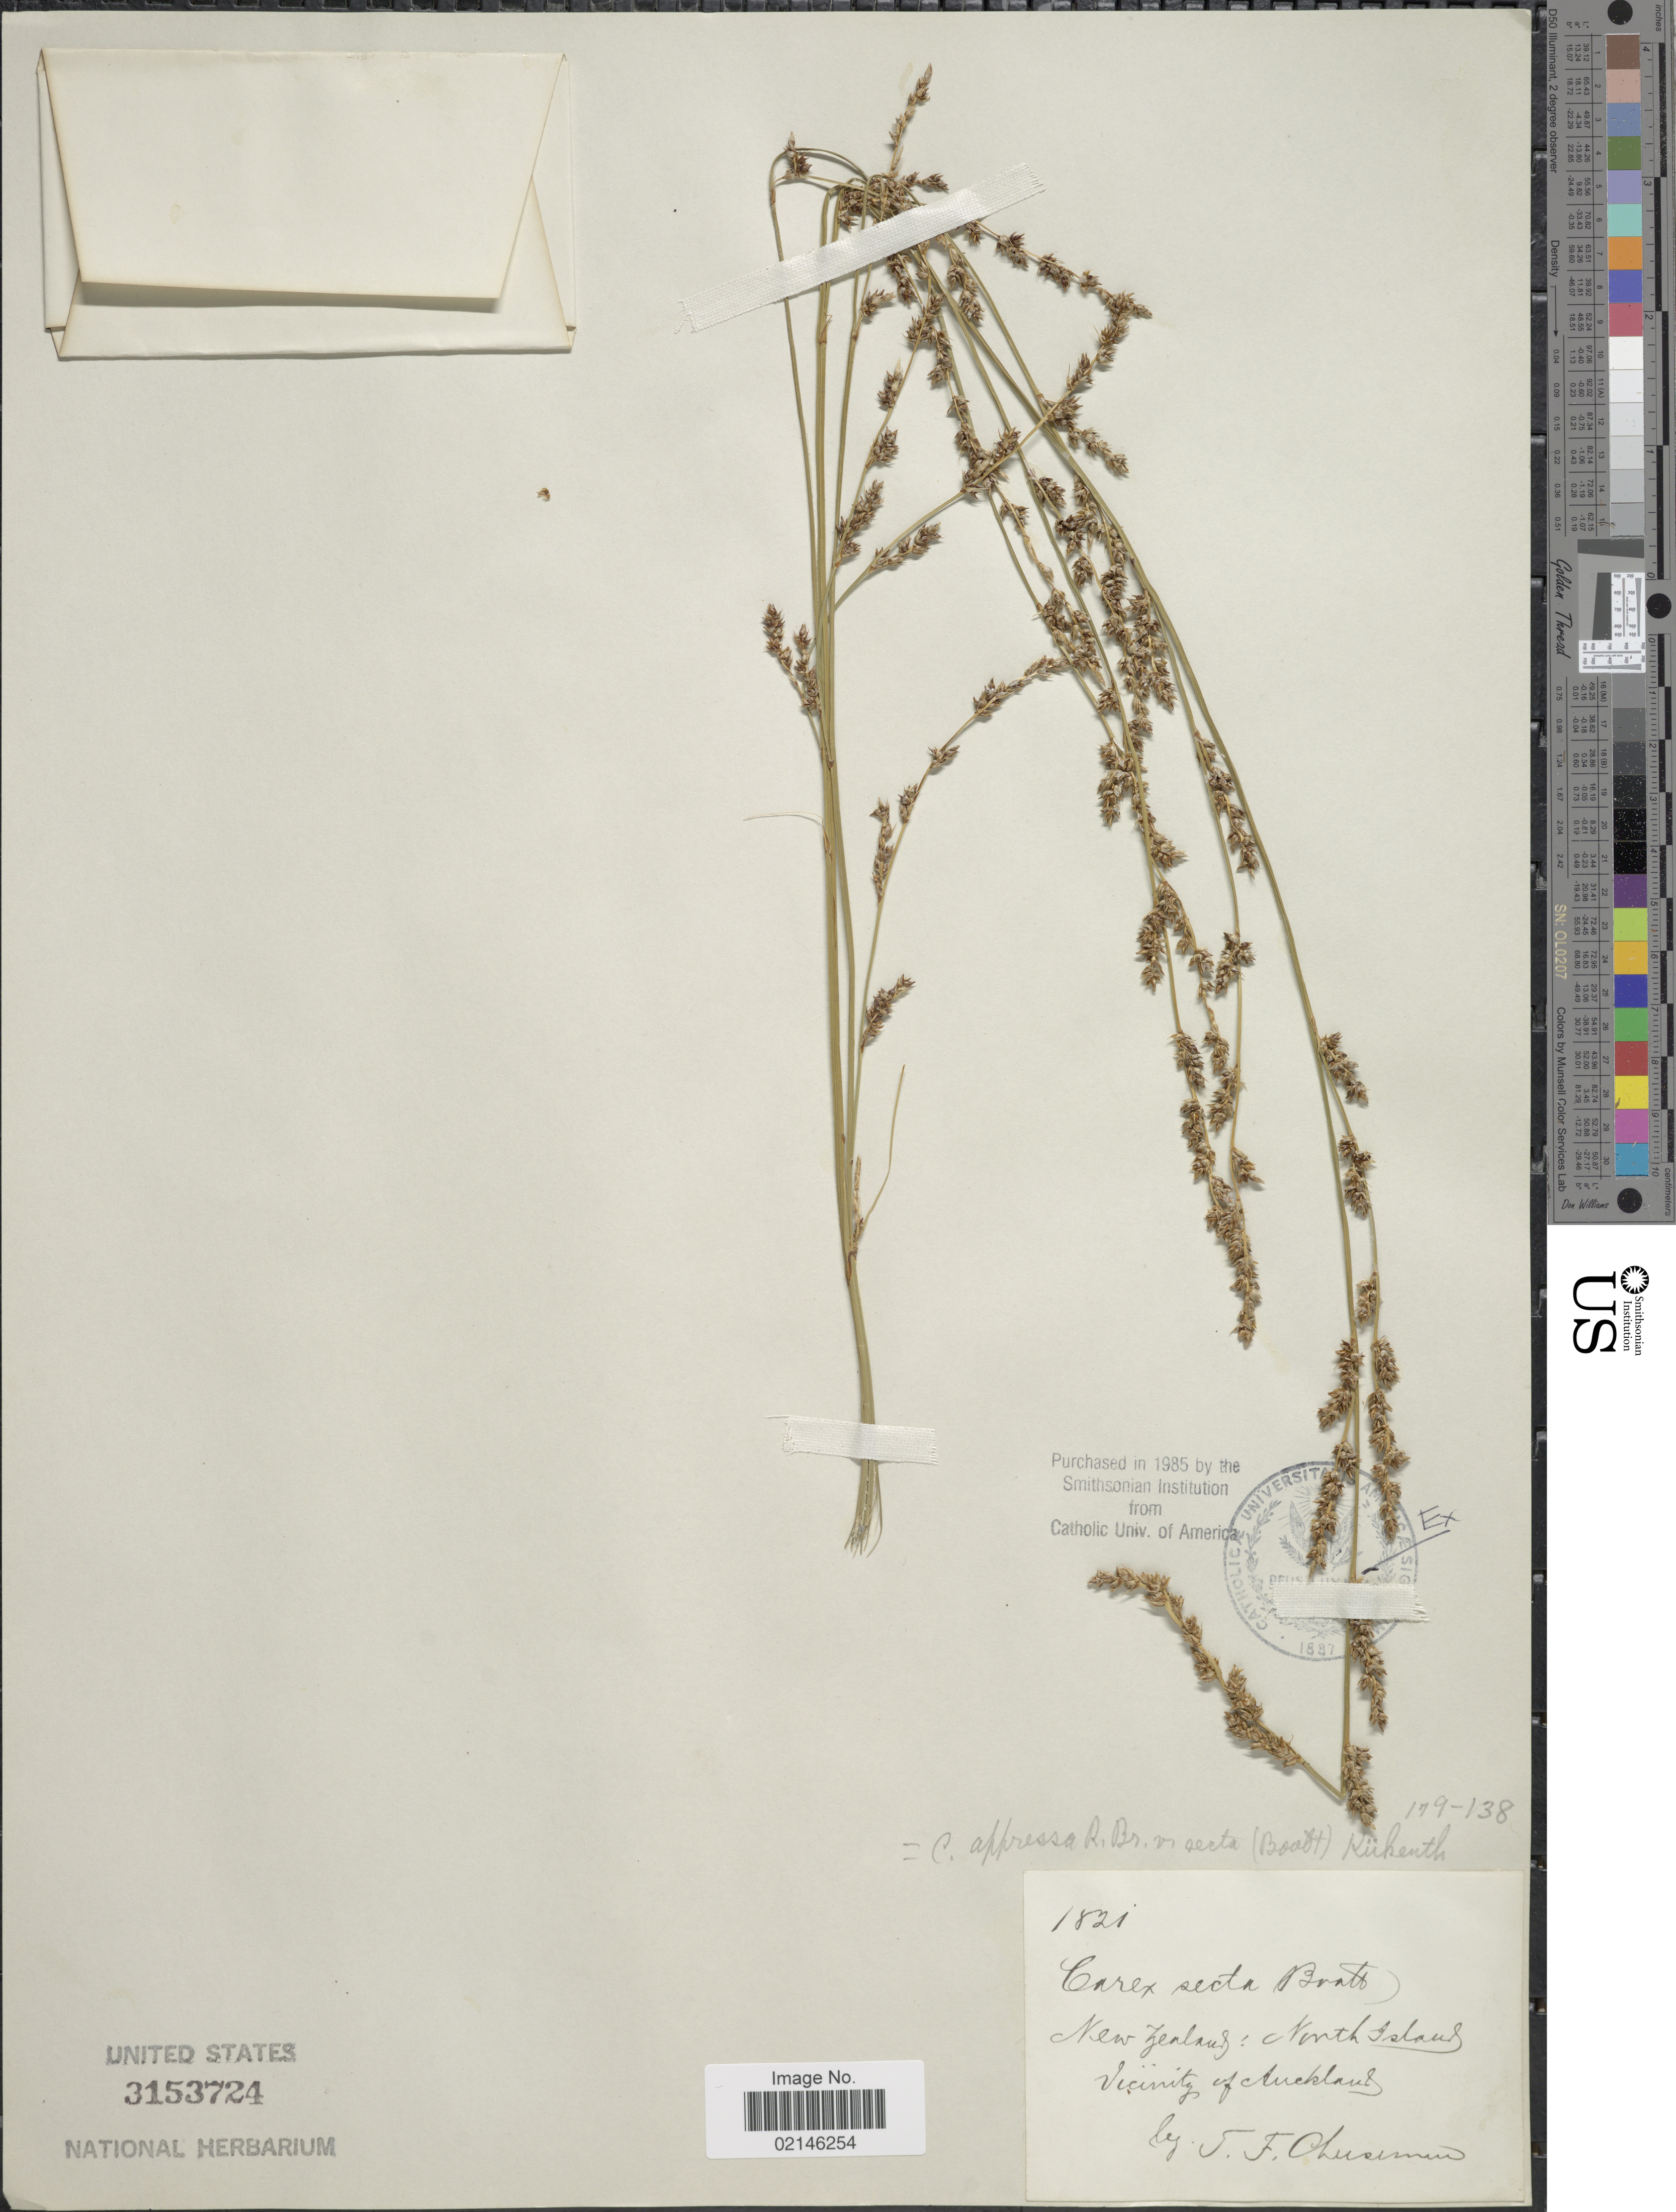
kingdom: Plantae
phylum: Tracheophyta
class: Liliopsida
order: Poales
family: Cyperaceae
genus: Carex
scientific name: Carex appressa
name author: R. Br.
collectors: T. F. Cheeseman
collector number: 1821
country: New Zealand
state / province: Auckland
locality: North Island. Vicinity of Auckland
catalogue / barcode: US 3153724